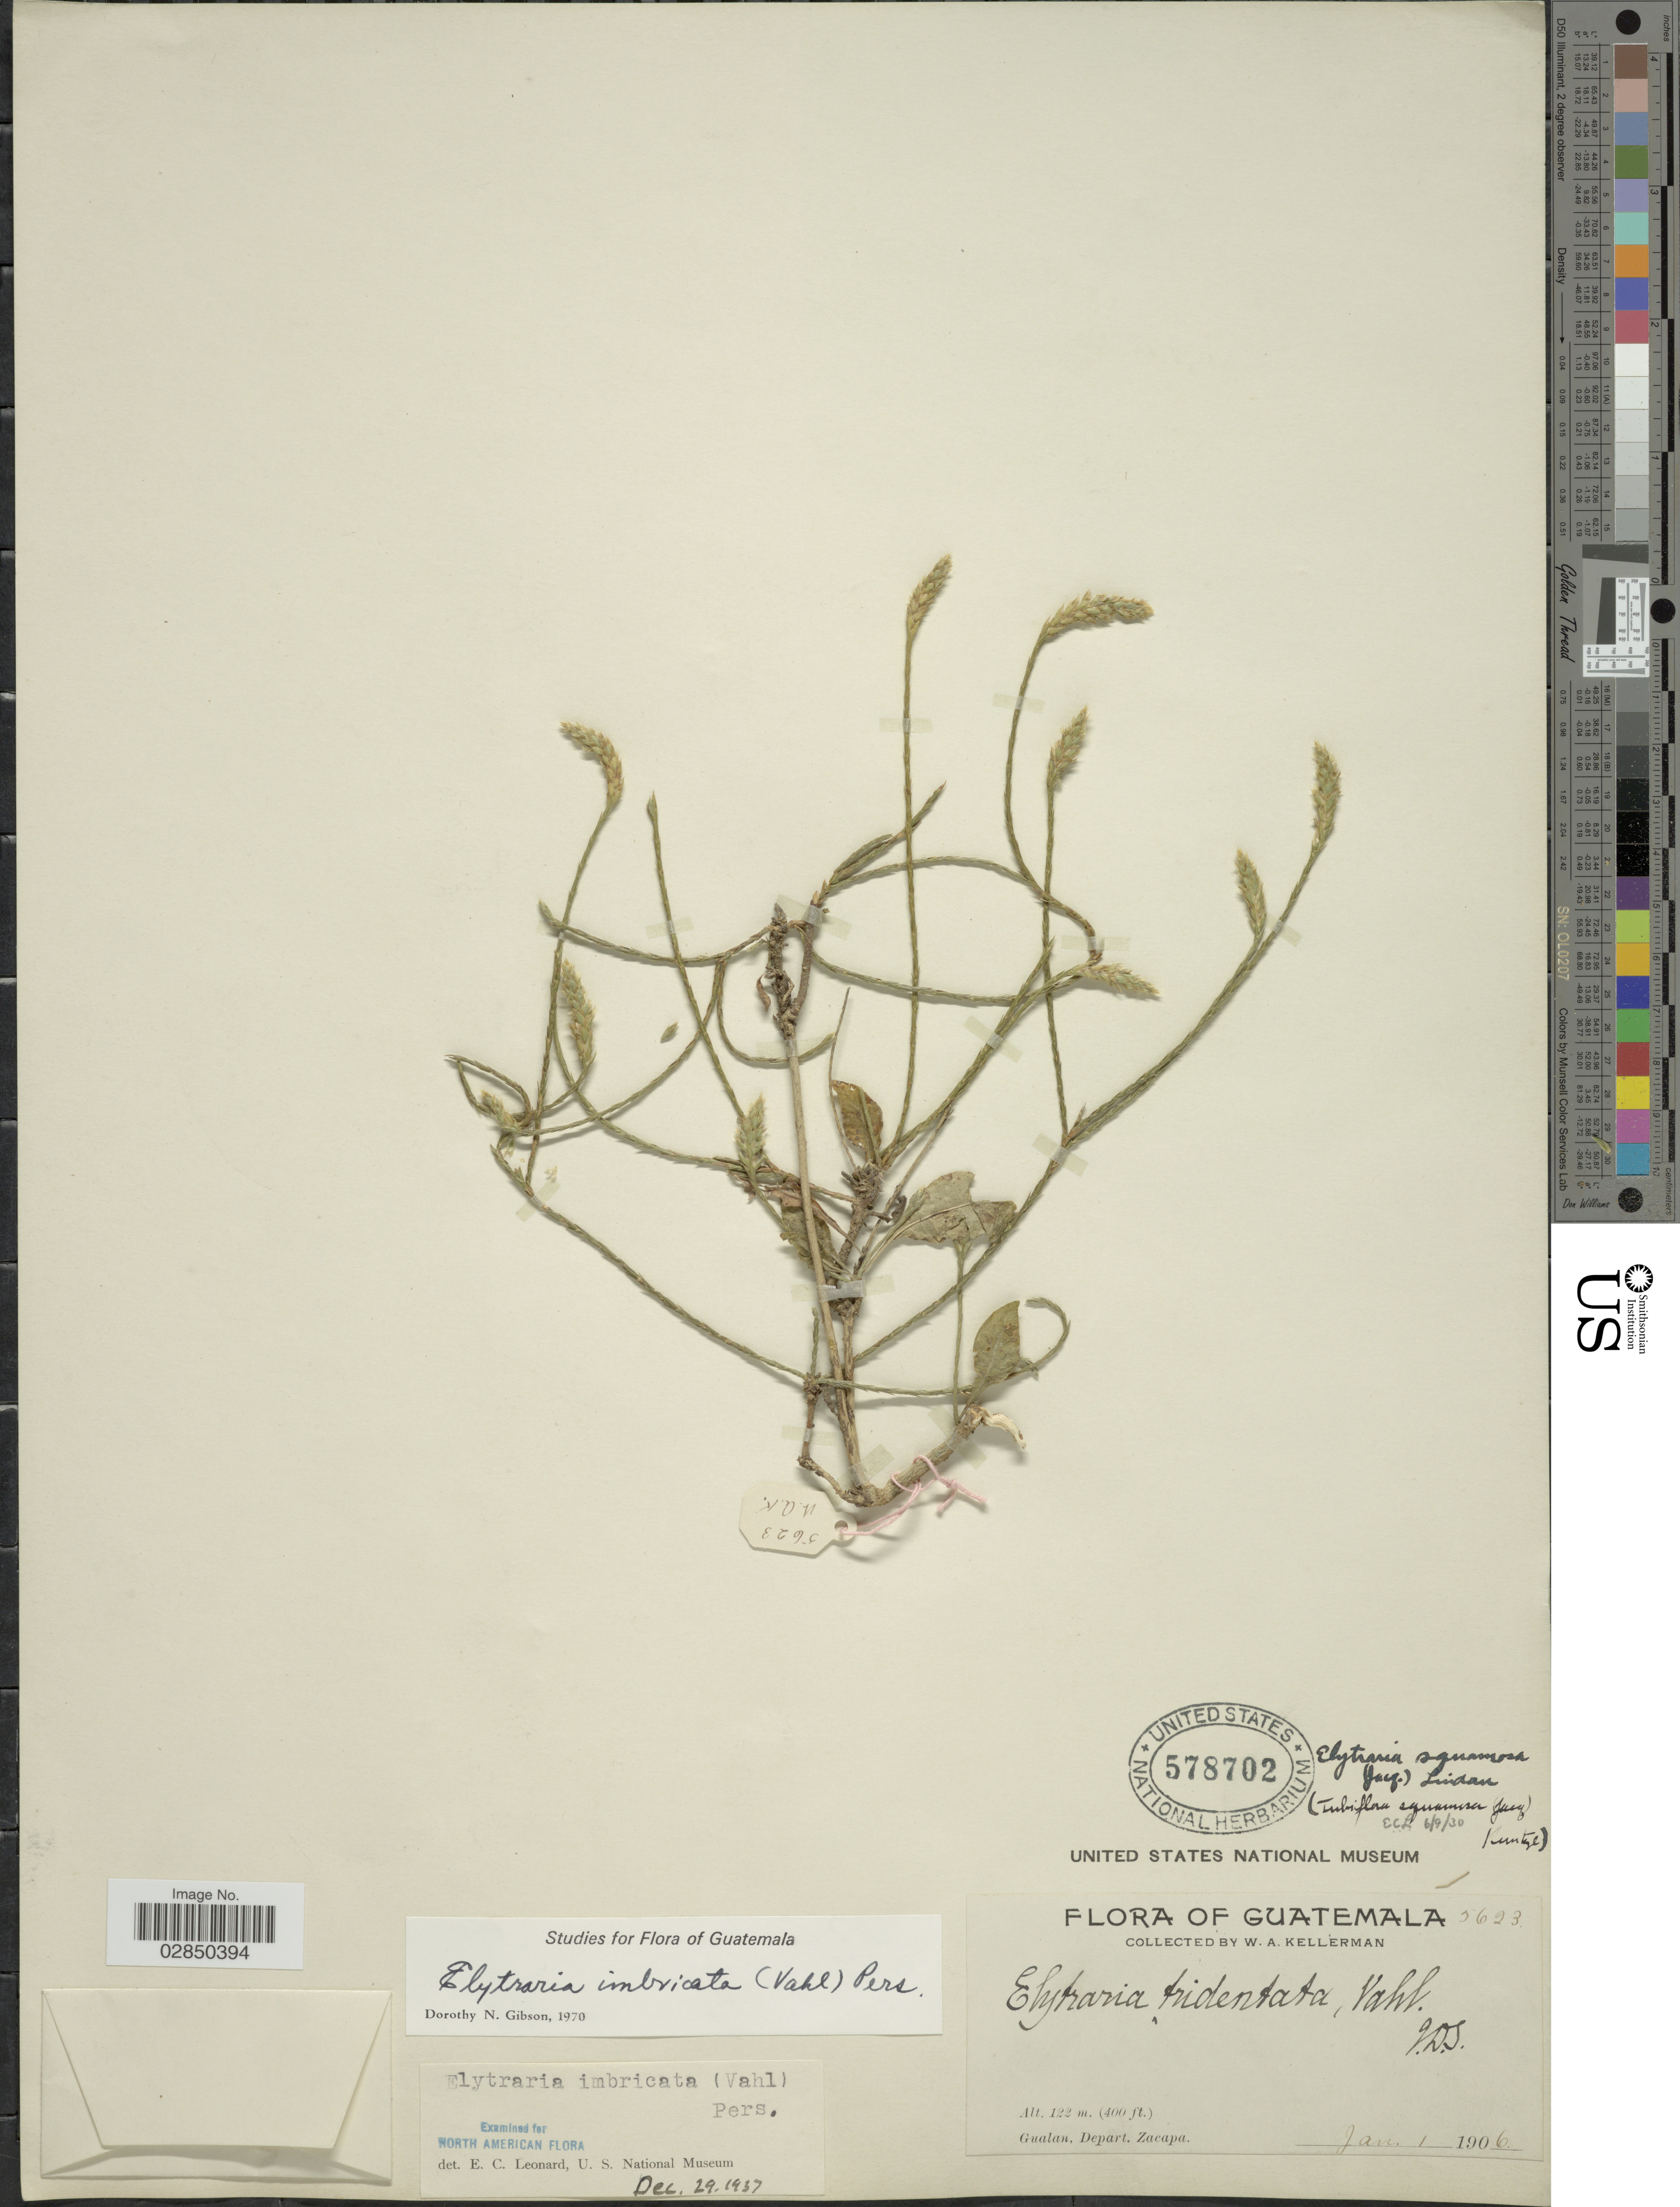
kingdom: Plantae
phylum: Tracheophyta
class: Magnoliopsida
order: Lamiales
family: Acanthaceae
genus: Elytraria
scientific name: Elytraria imbricata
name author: (Vahl) Pers.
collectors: W. Kellerman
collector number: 5623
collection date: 1906-01-01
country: Guatemala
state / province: Zacapa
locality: Gualan, Depart. Zacapa.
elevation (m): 122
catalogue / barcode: US 578702